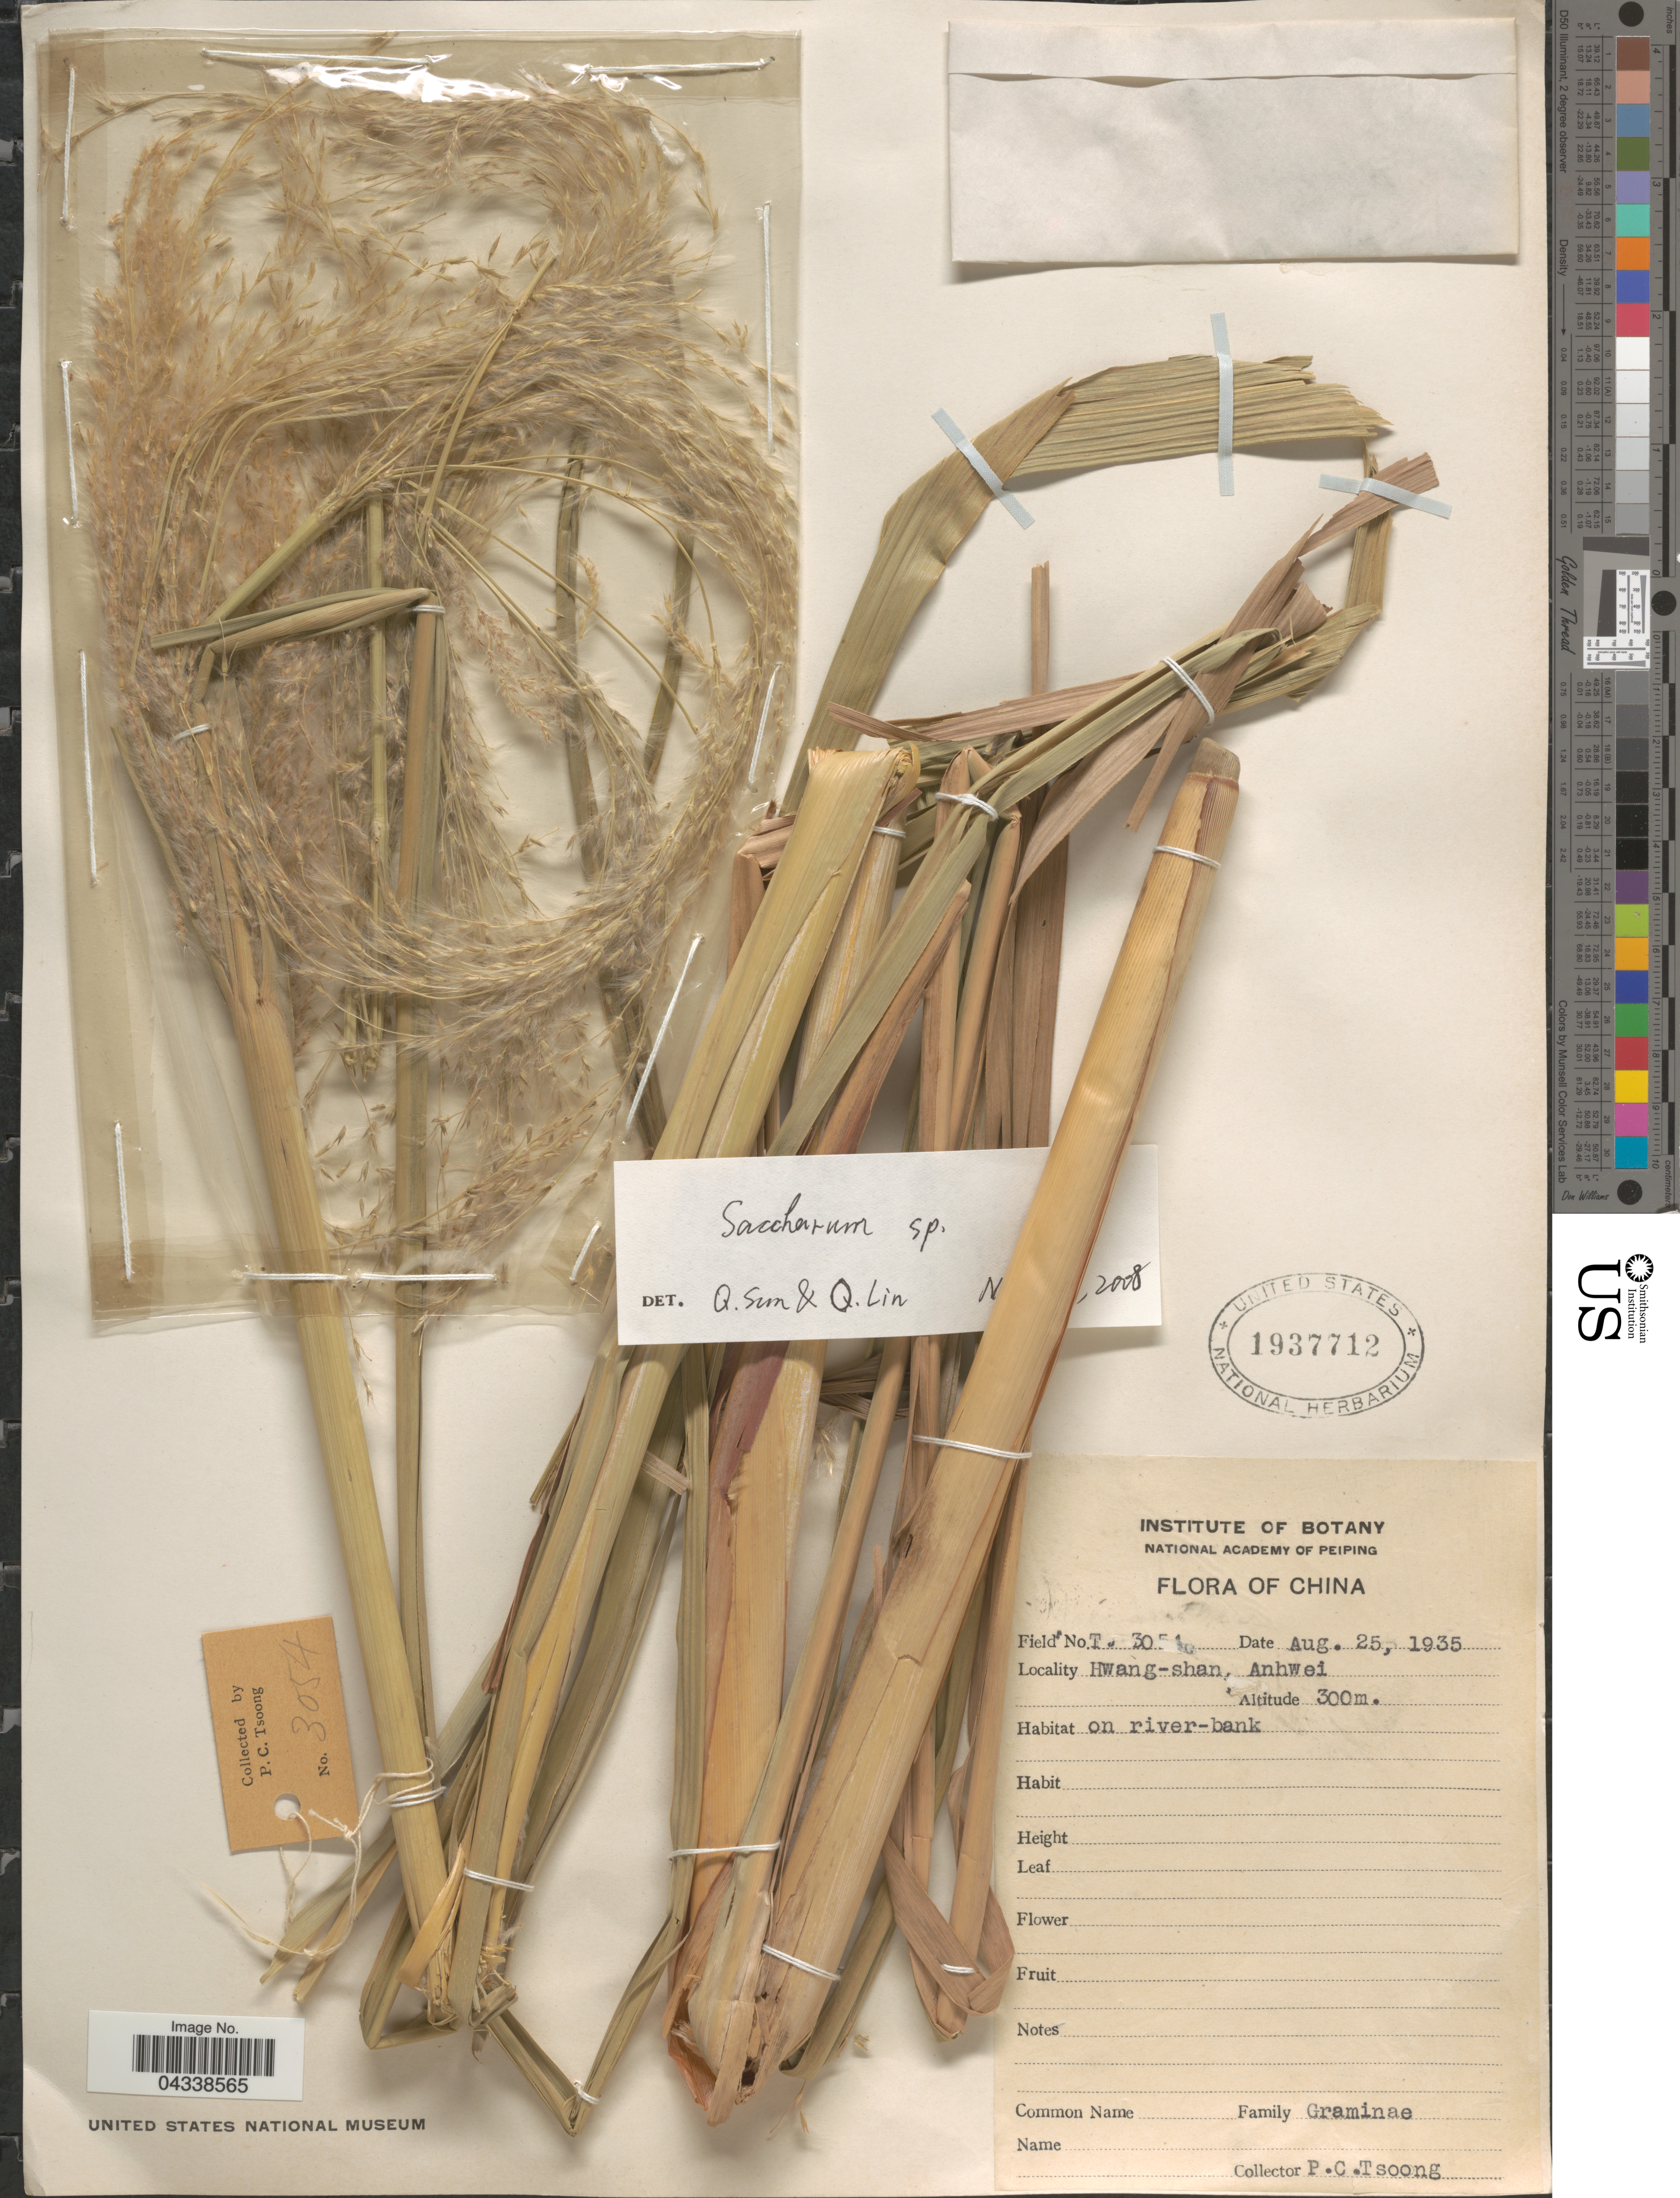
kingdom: Plantae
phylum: Tracheophyta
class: Liliopsida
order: Poales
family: Poaceae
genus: Saccharum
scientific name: Saccharum sp.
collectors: P. Tsoong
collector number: T3054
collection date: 1935-08-25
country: China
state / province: Anhui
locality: Hwang-shan, Anhwei. On river-bank.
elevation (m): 300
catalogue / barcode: US 1937712